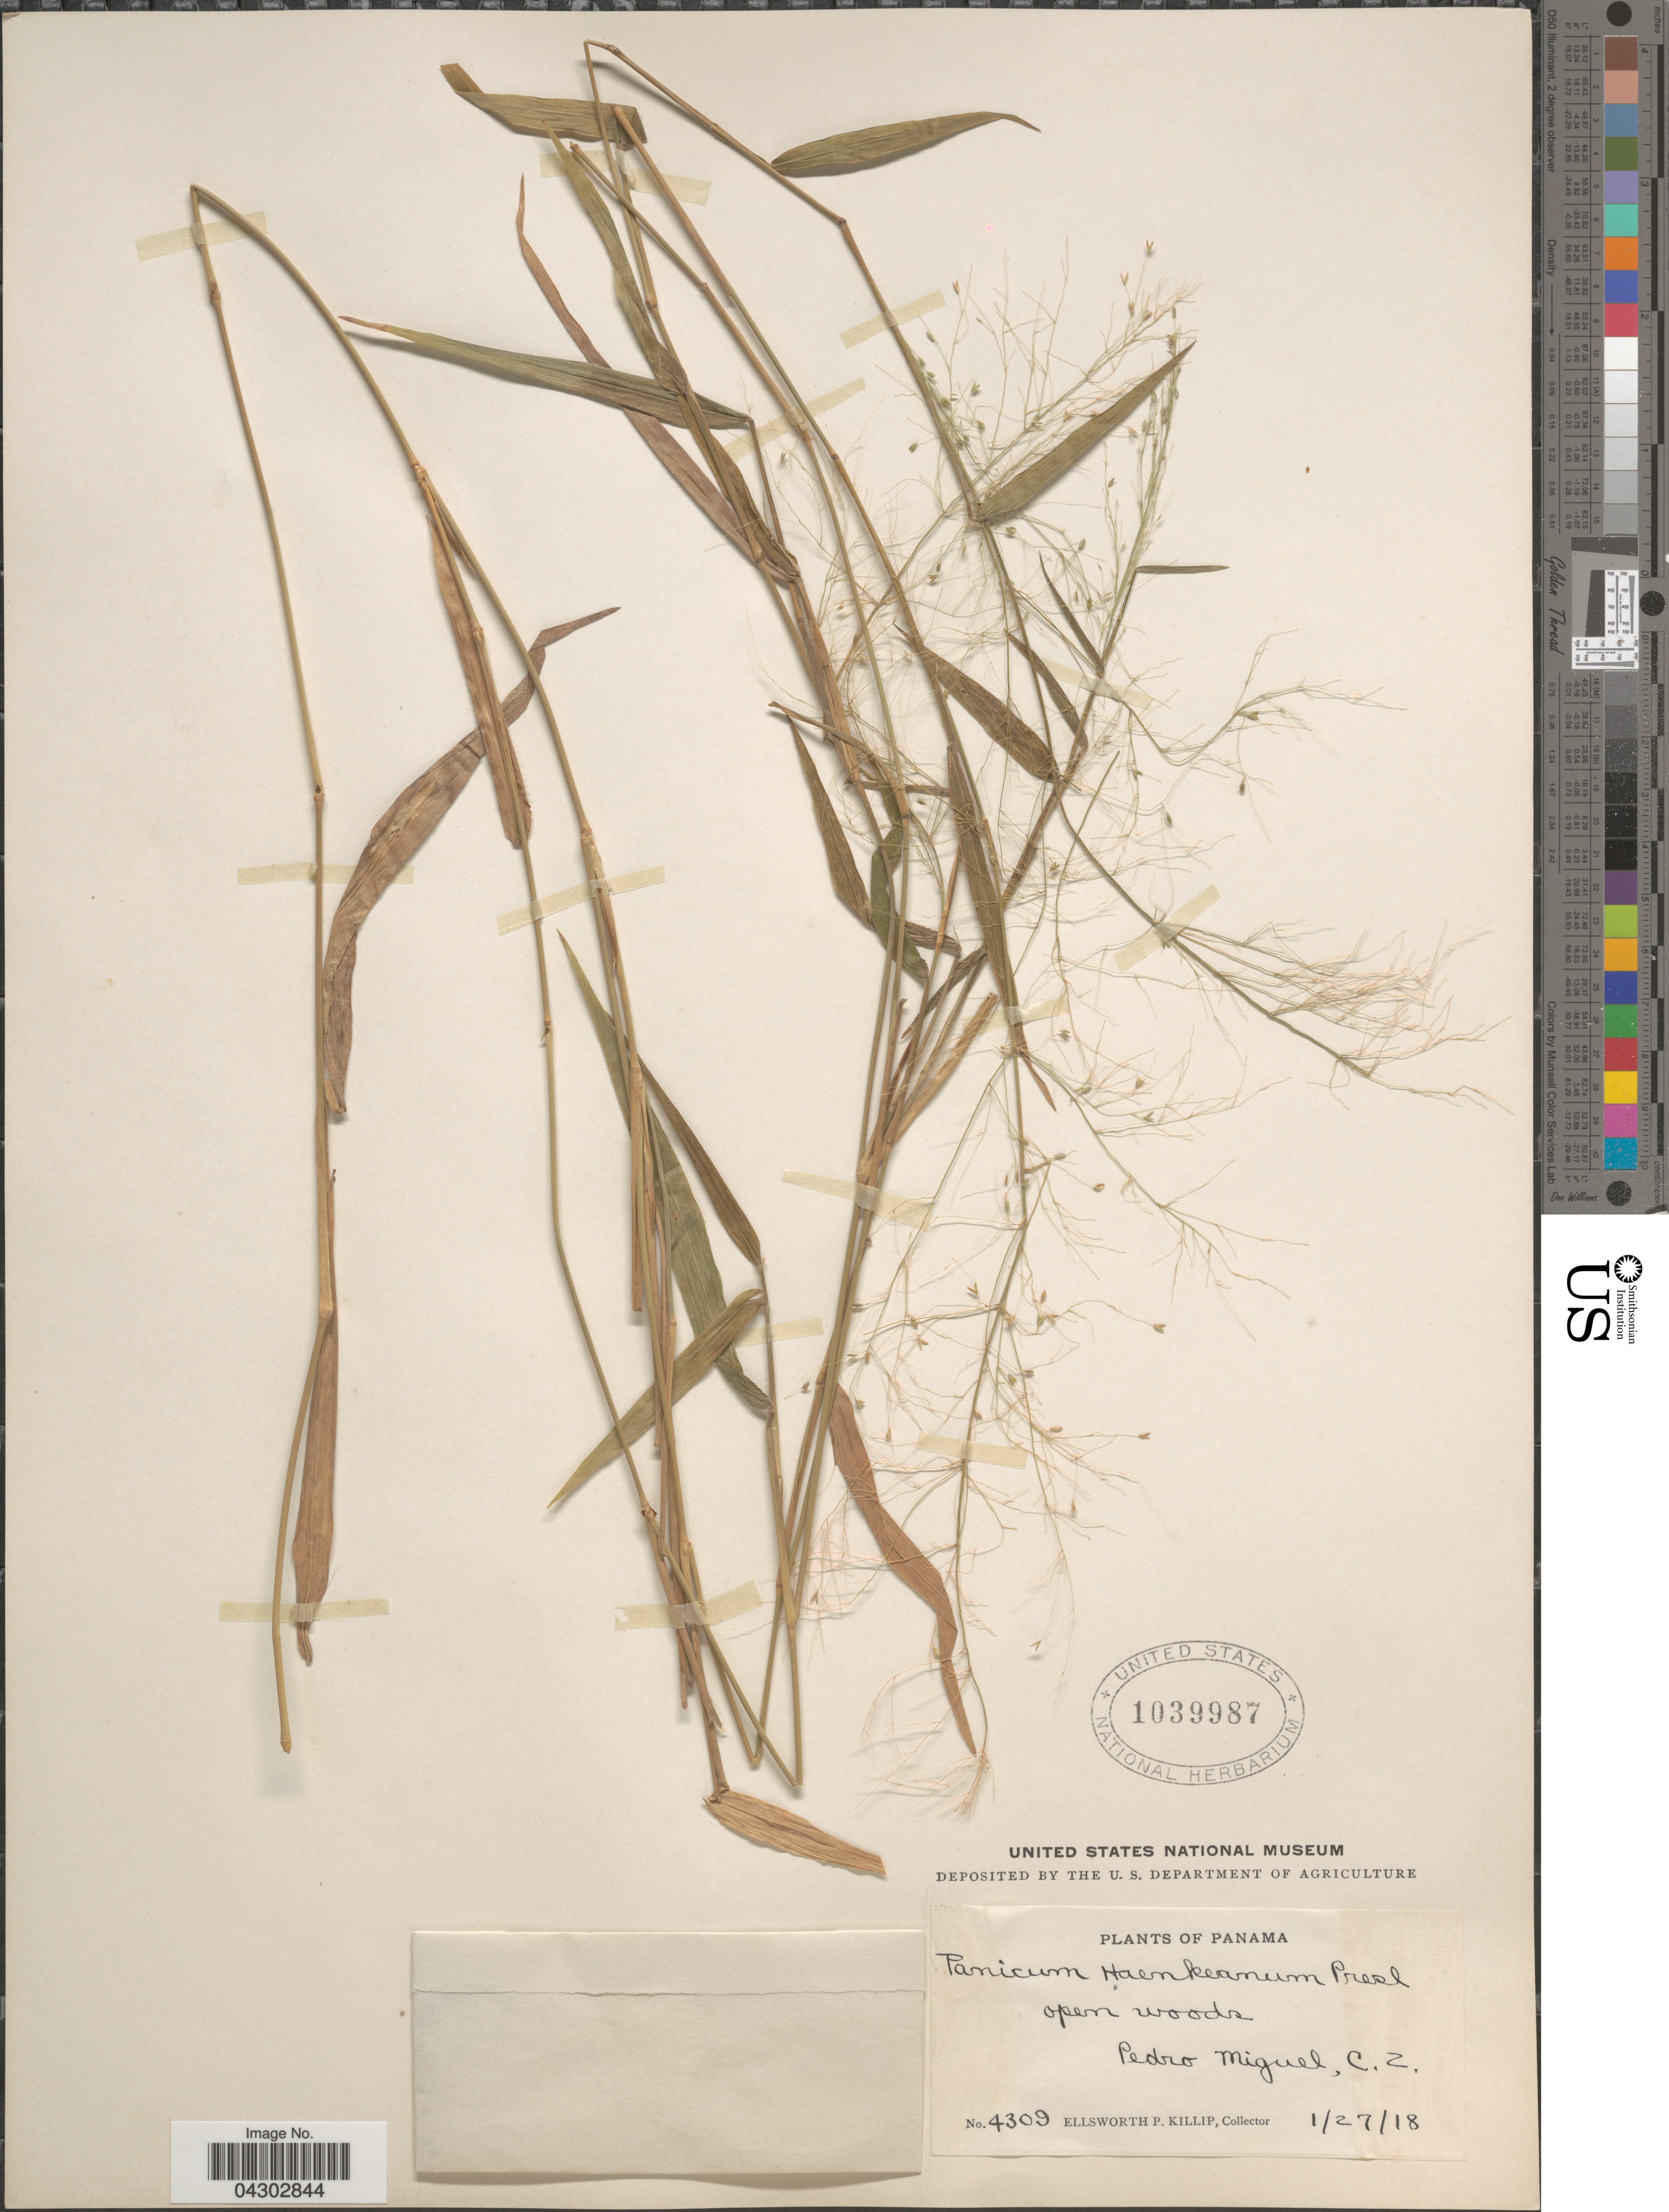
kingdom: Plantae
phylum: Tracheophyta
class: Liliopsida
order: Poales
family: Poaceae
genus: Panicum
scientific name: Panicum haenkeanum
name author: J. Presl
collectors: E. P. Killip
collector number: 4309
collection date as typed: Transcribed d/m/y: 27/1/18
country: Panama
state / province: Colón / Panamá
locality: Pedro Miguel, C. Z.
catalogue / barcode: US 1039987